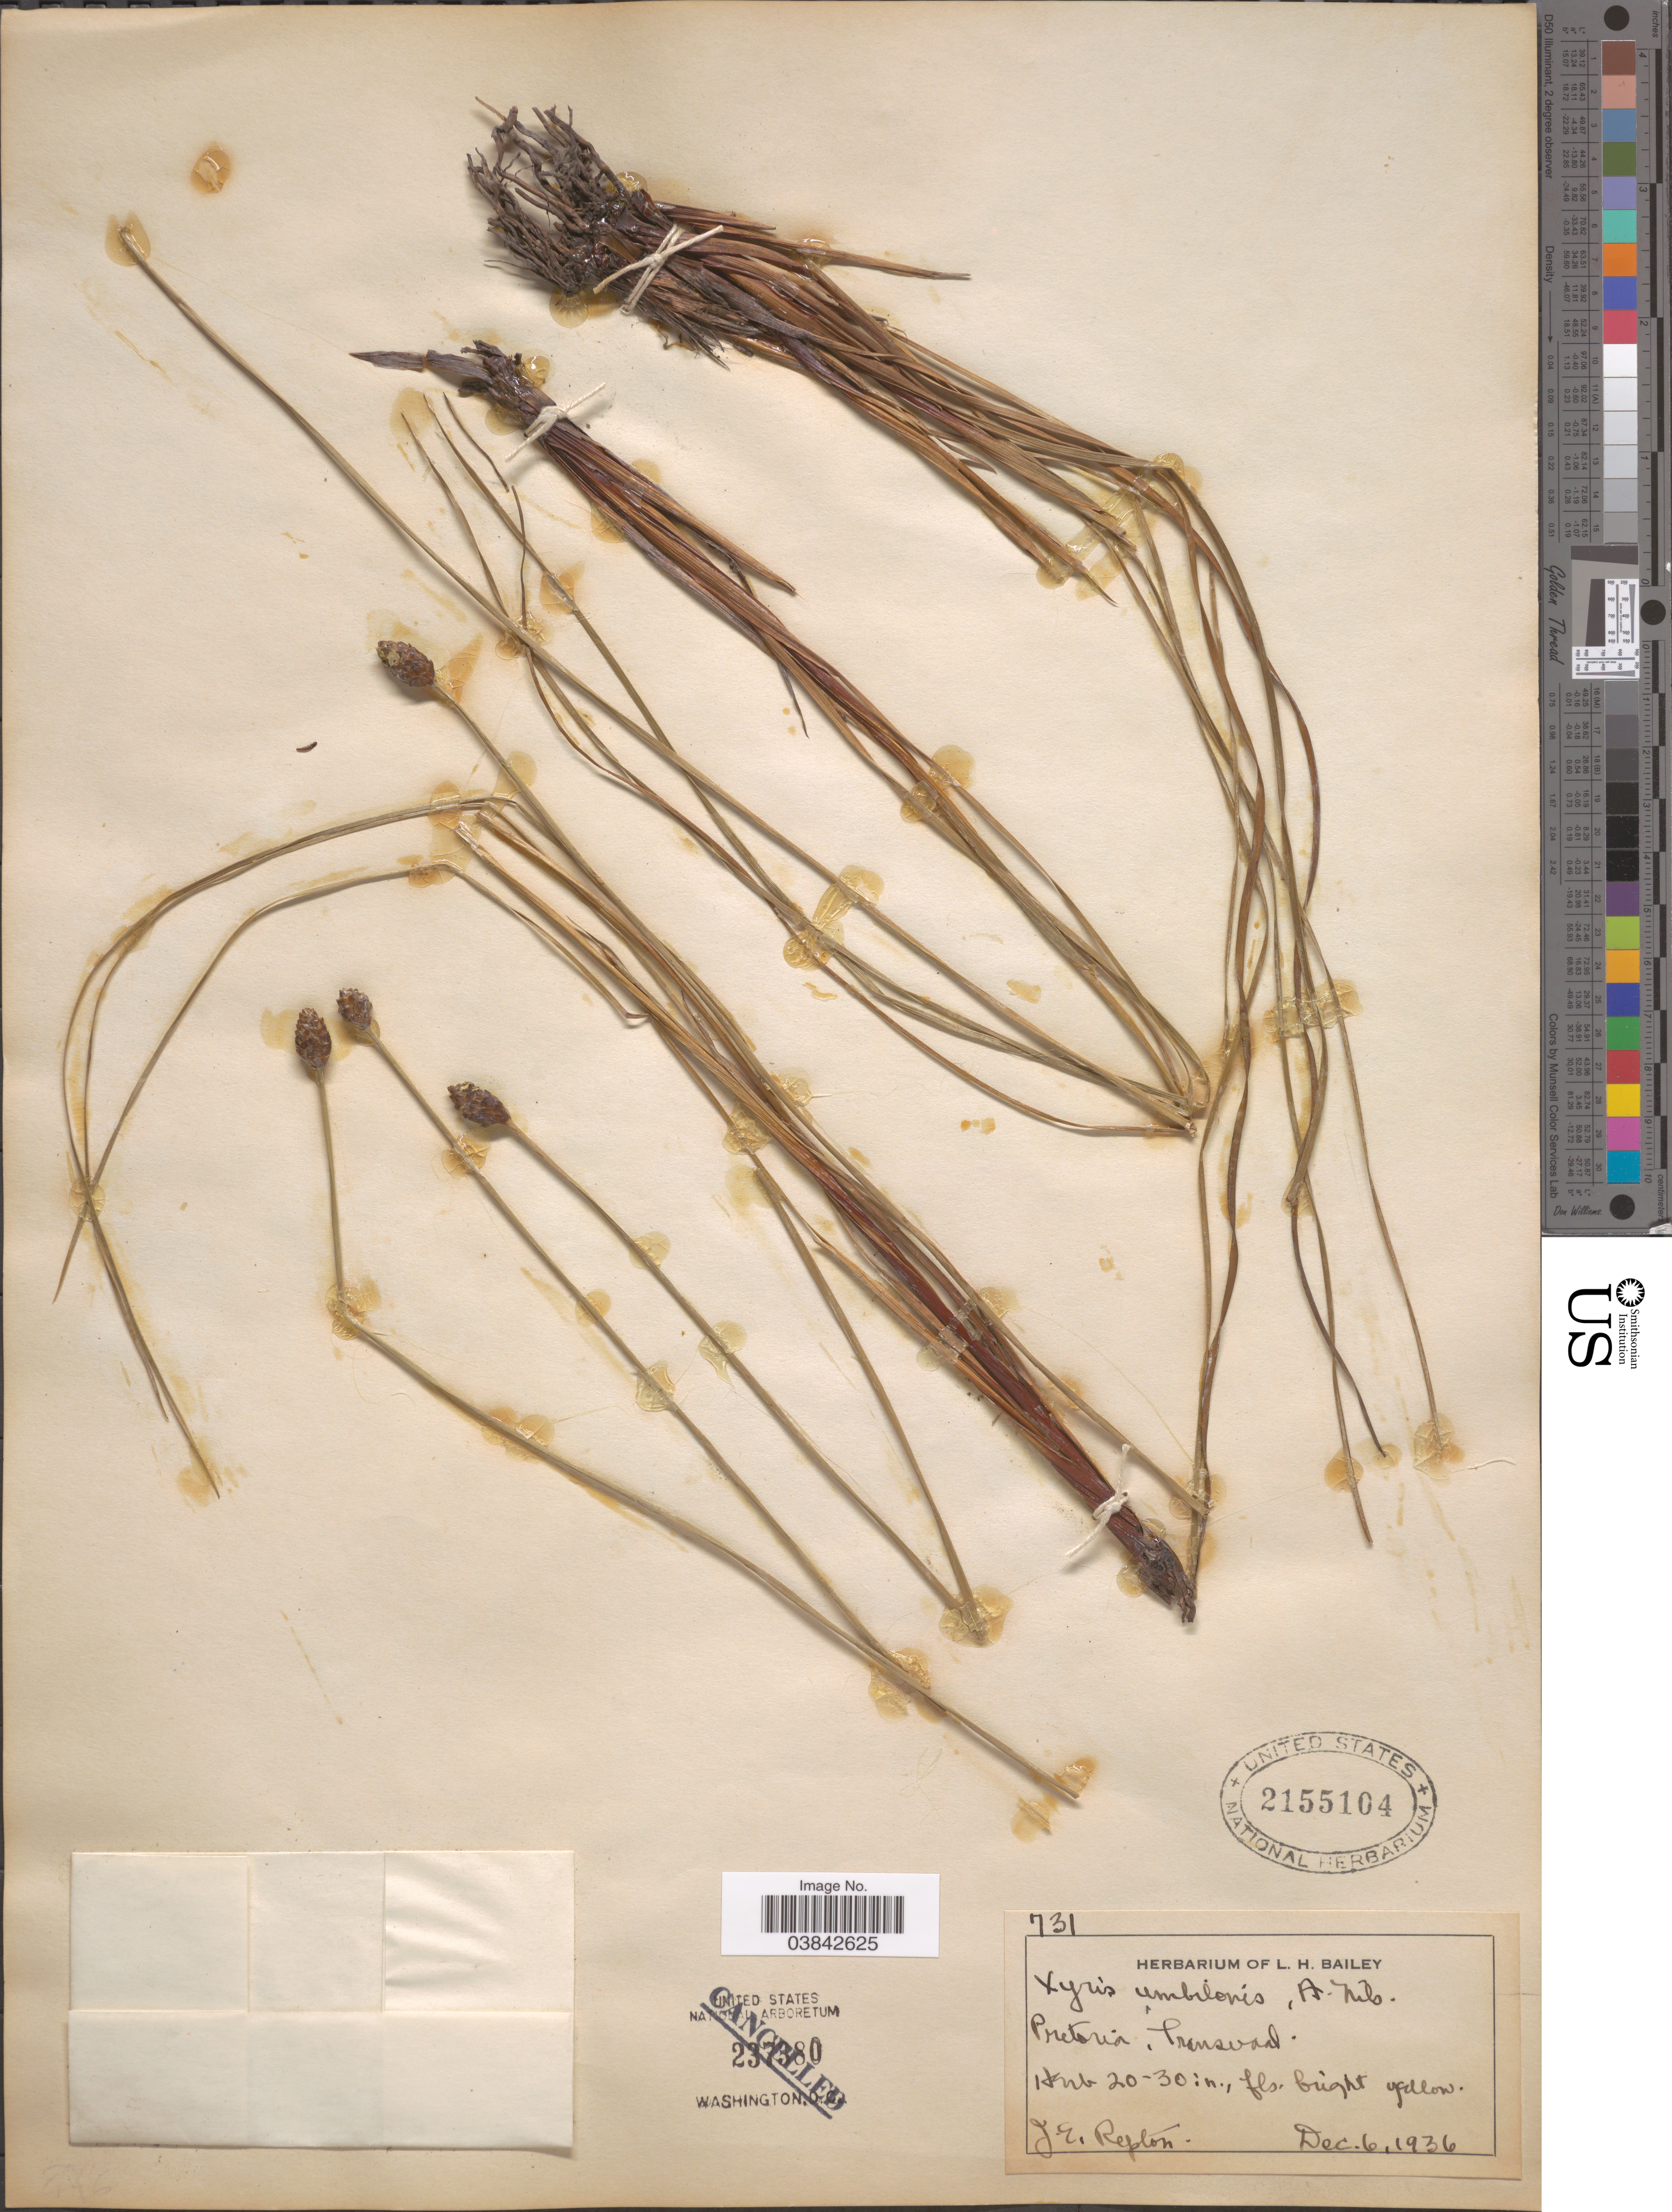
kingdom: Plantae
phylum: Tracheophyta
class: Liliopsida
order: Poales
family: Xyridaceae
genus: Xyris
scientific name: Xyris congensis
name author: Büttner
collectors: J. Repton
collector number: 731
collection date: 1936-12-06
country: South Africa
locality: Pretoria, Transvaal.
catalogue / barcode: US 2155104